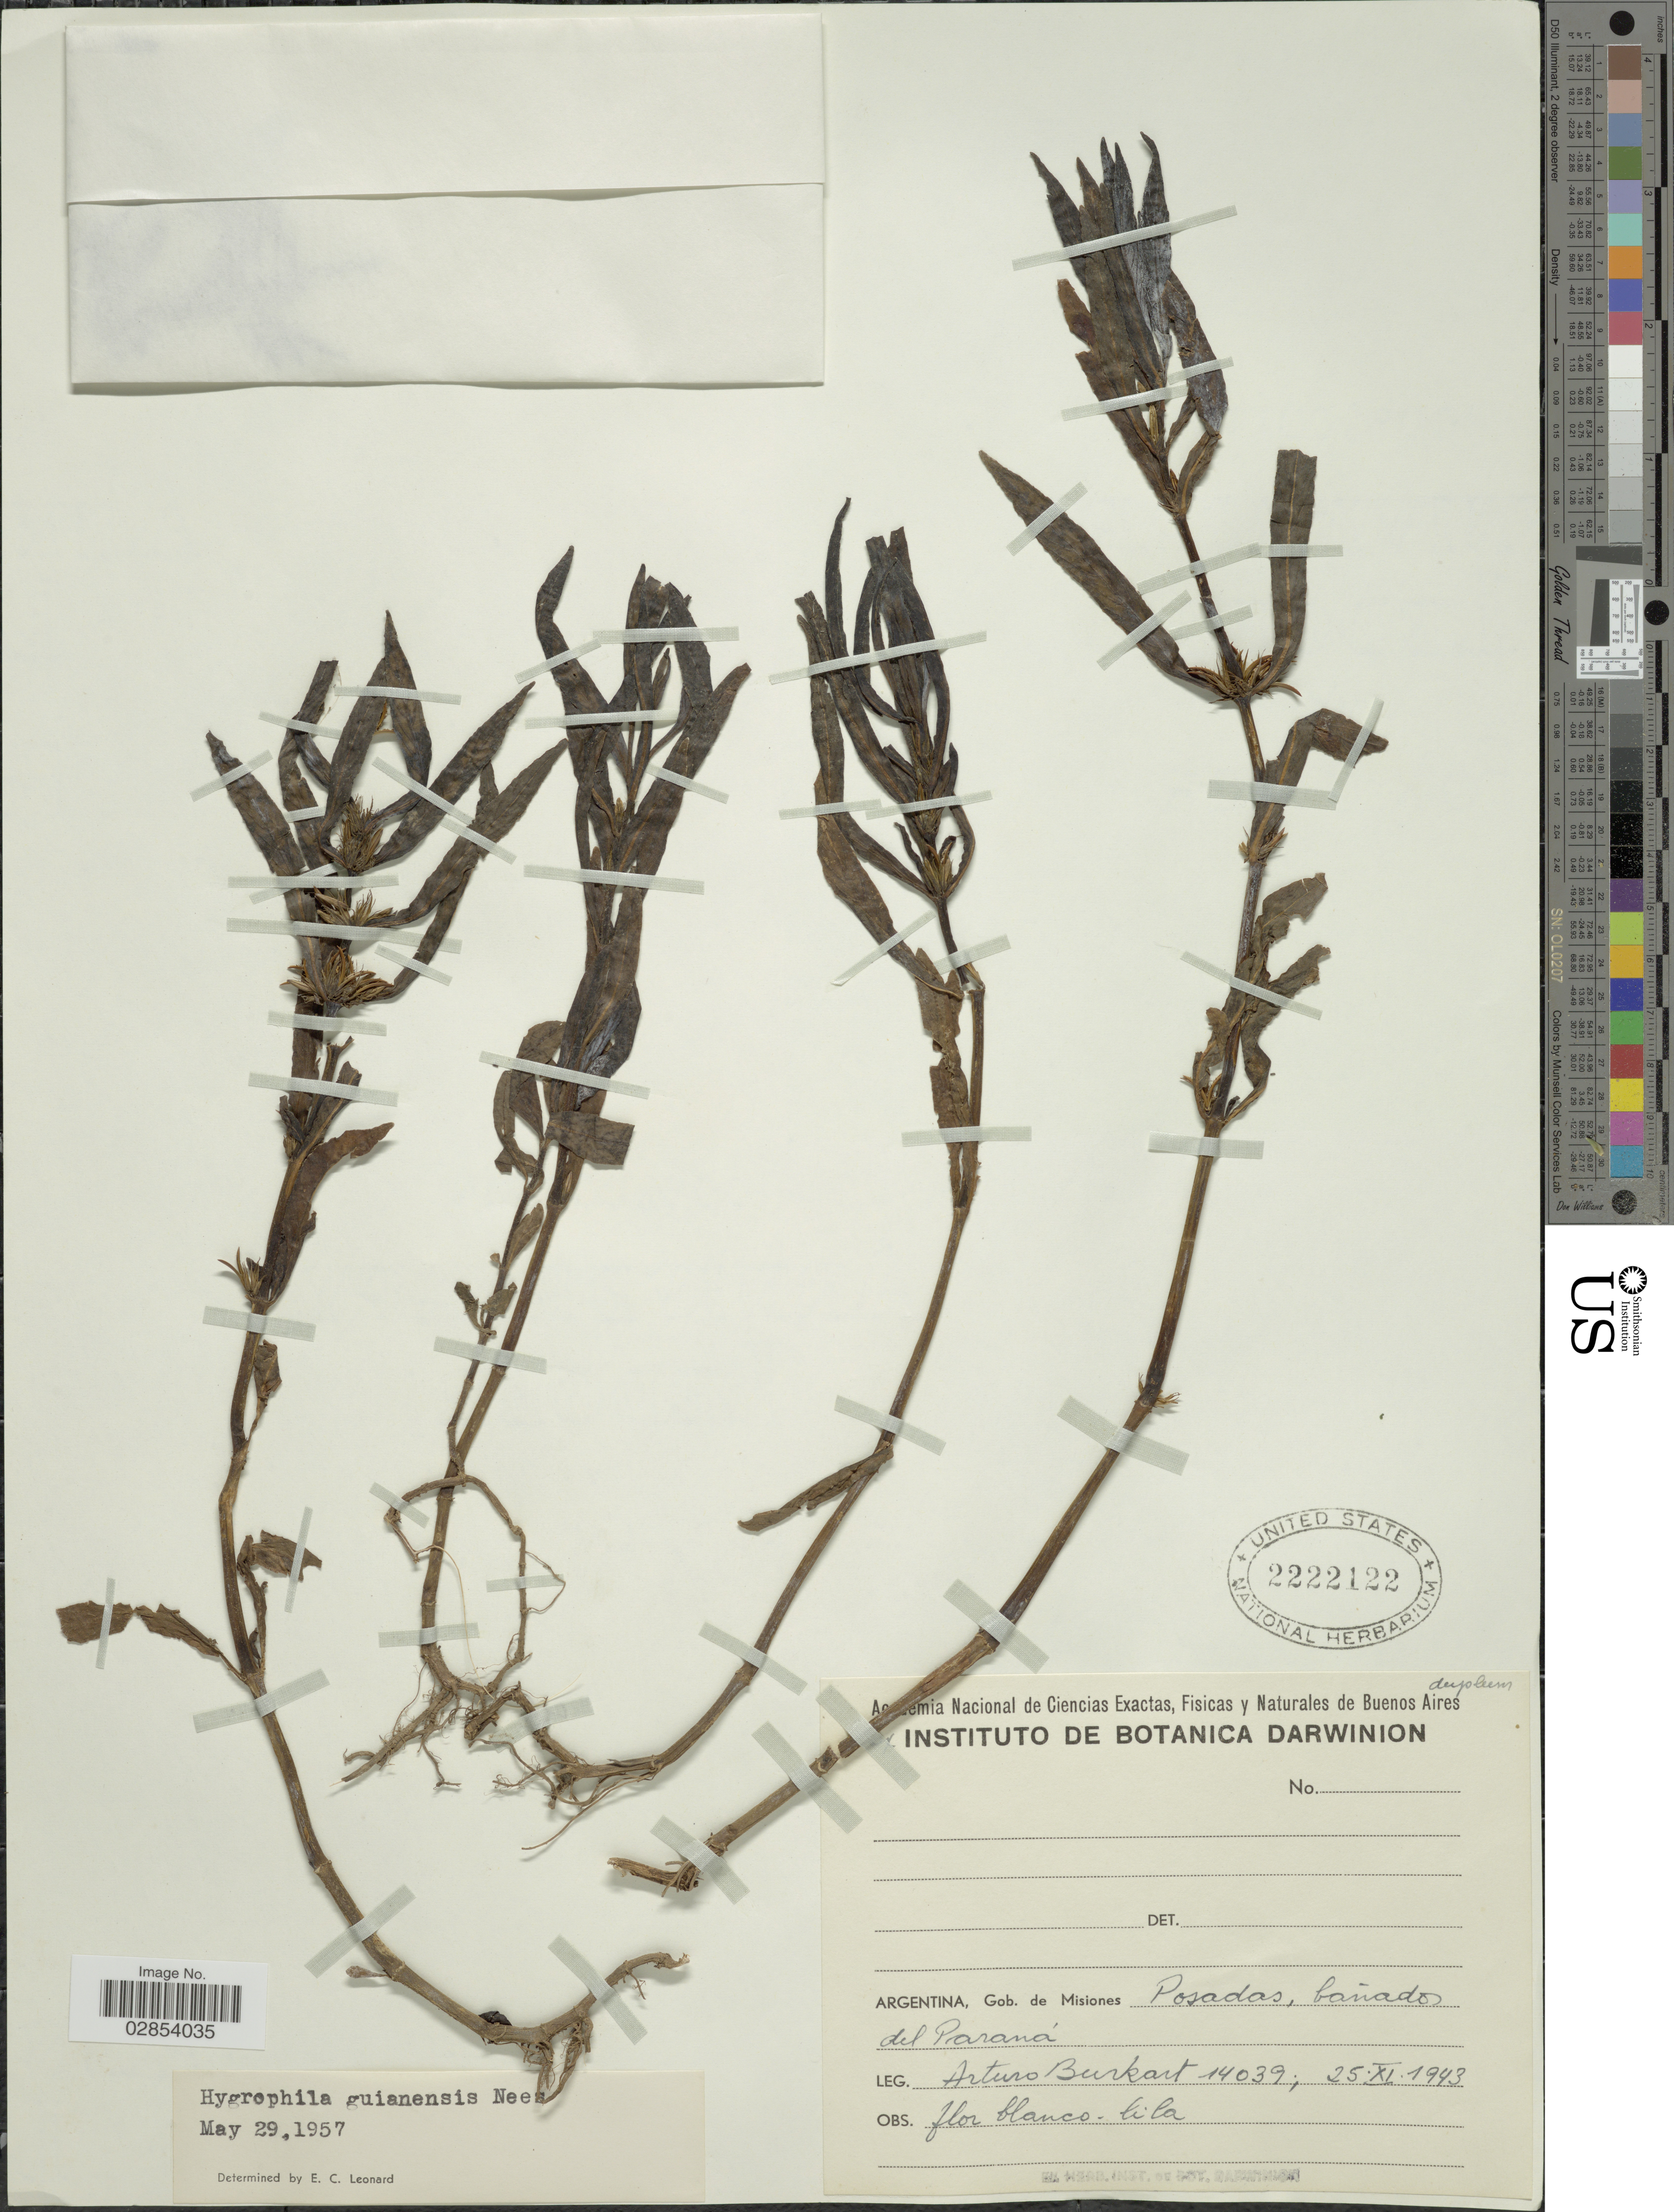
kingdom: Plantae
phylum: Tracheophyta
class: Magnoliopsida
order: Lamiales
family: Acanthaceae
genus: Hygrophila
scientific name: Hygrophila costata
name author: Nees & T. Nees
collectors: A. E. Burkart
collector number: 14039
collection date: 1943-11-25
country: Argentina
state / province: Misiones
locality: Gob. de Misiones, Posadas, bañados del Paraná.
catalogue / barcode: US 2222122